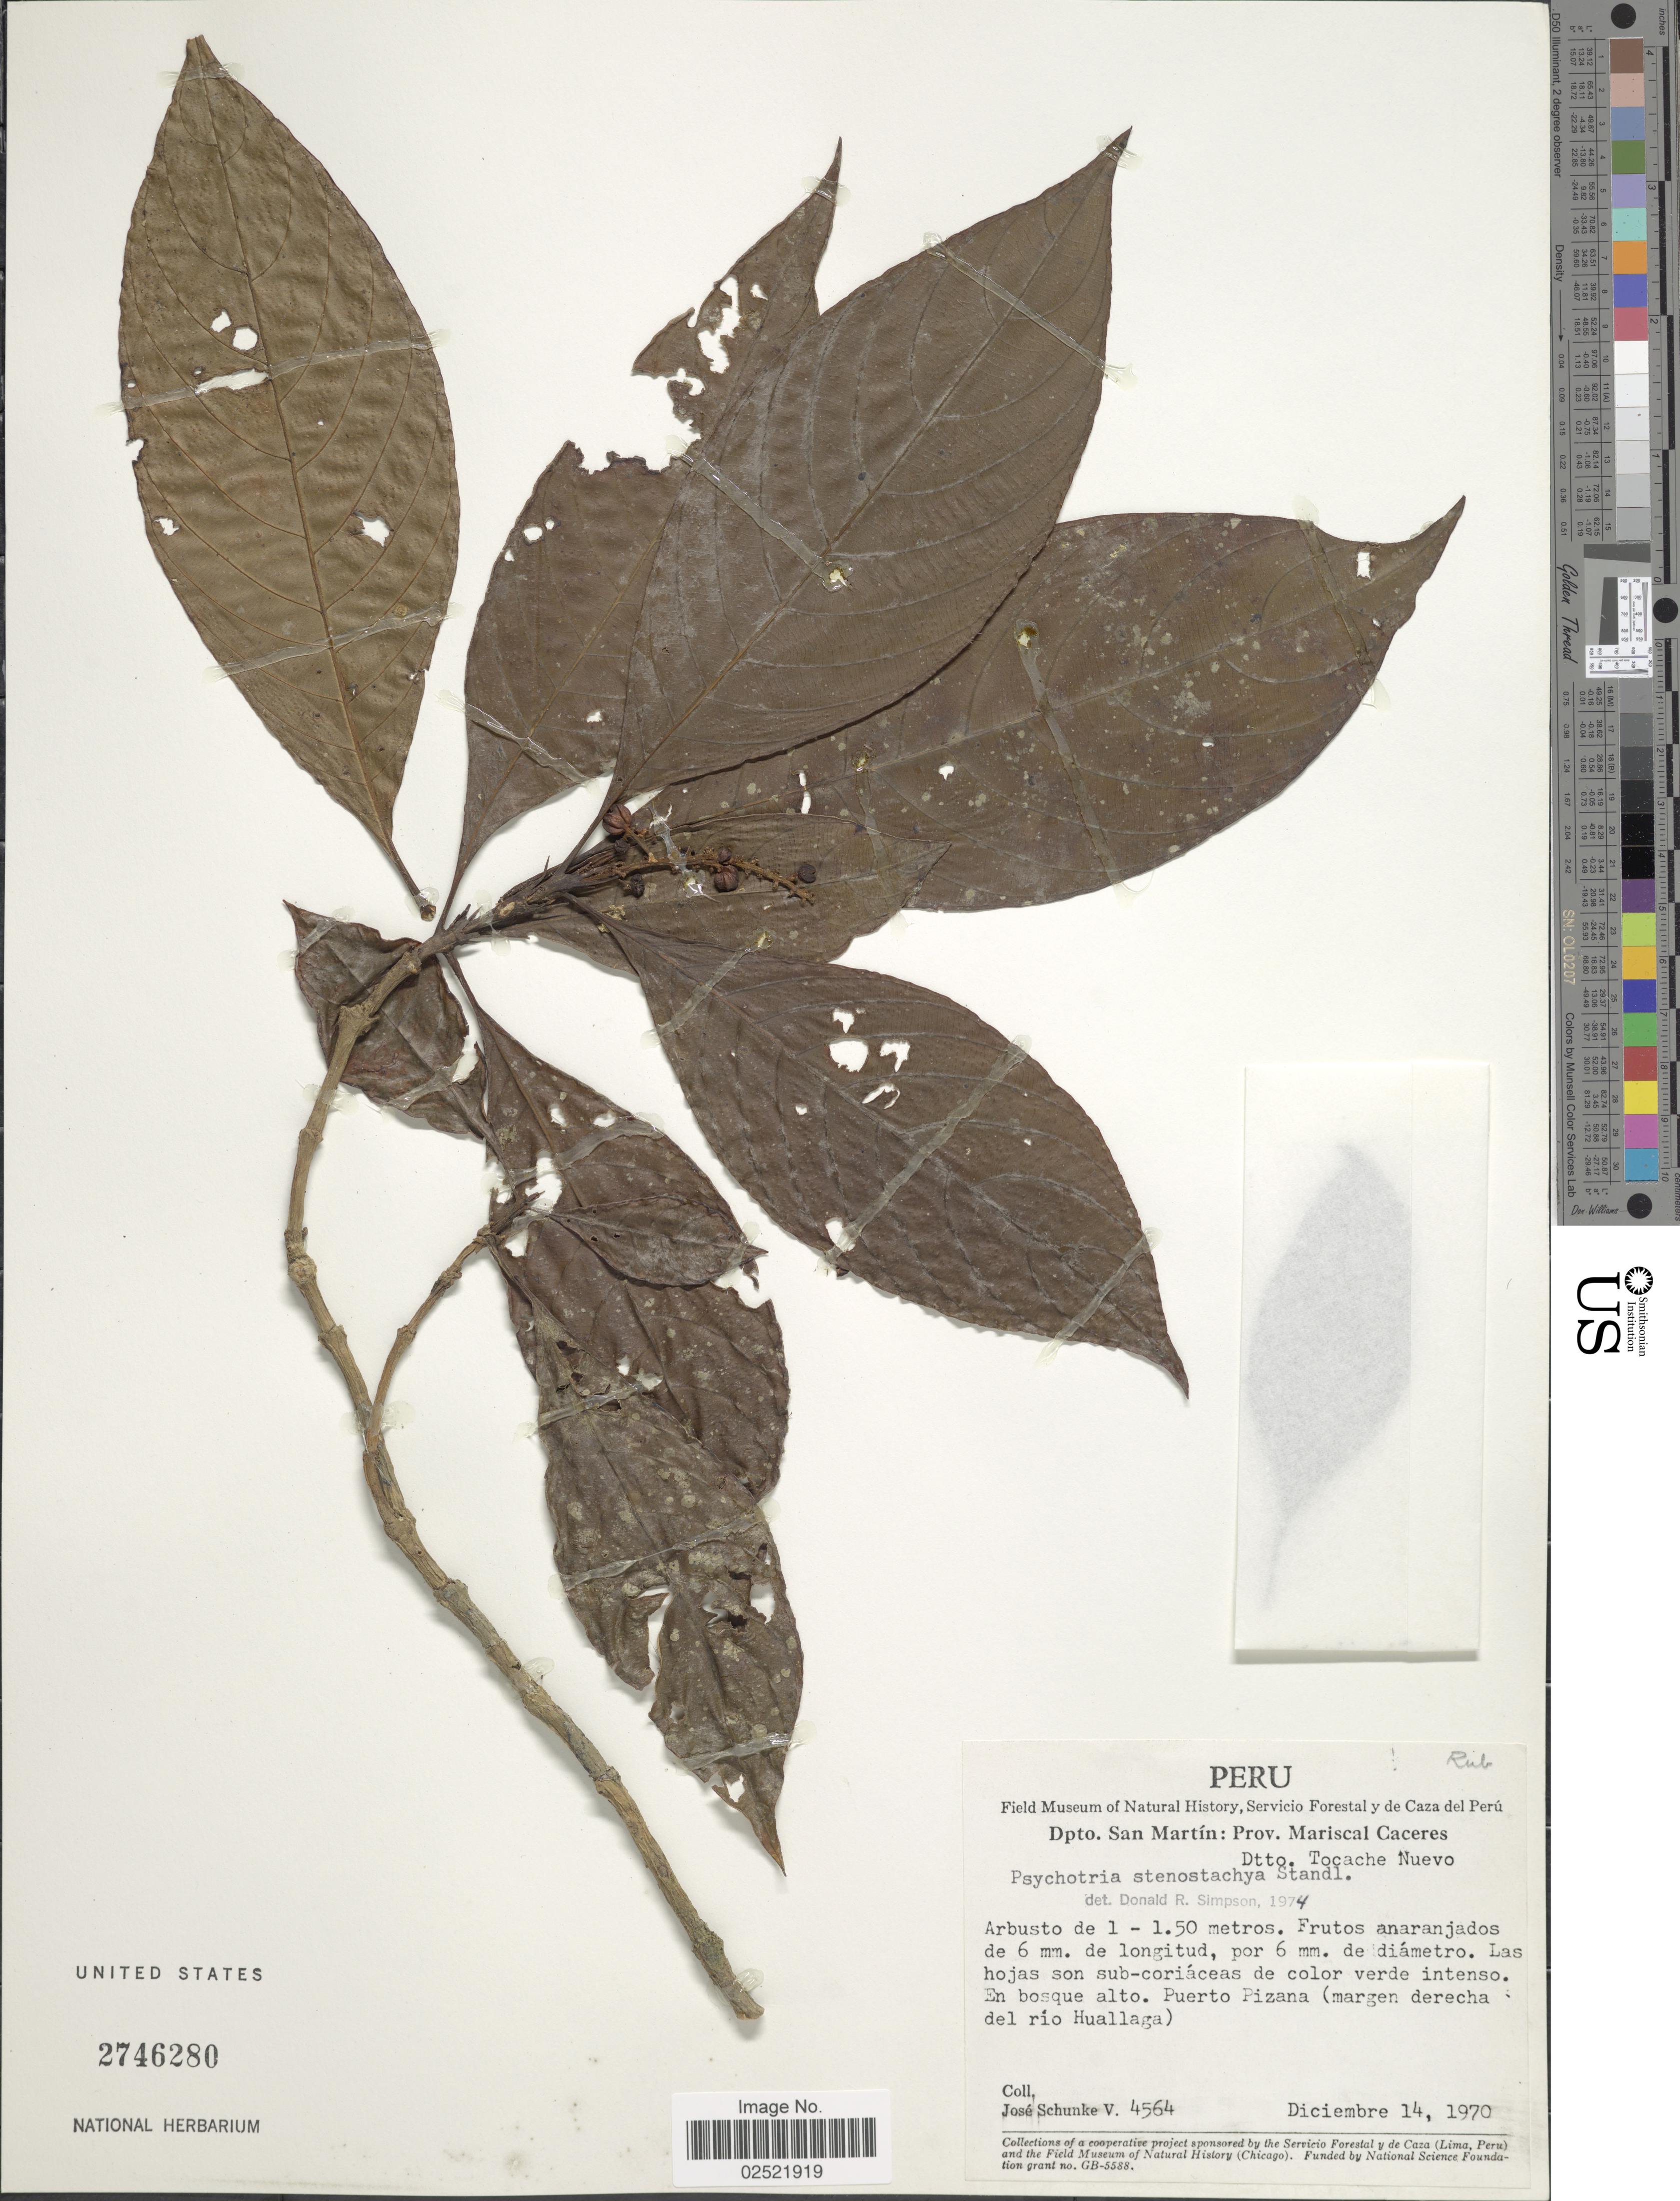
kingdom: Plantae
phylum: Tracheophyta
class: Magnoliopsida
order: Gentianales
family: Rubiaceae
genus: Psychotria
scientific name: Psychotria stenostachya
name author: Standl.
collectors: J. Schunke Vigo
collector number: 4564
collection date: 1970-12-14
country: Peru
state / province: San Martín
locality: Prov. Mariscal Caceres, Dtto. Tocache Nuevo, Puerto Pizana (margen derecha del Rio Huallaga)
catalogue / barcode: US 2746280